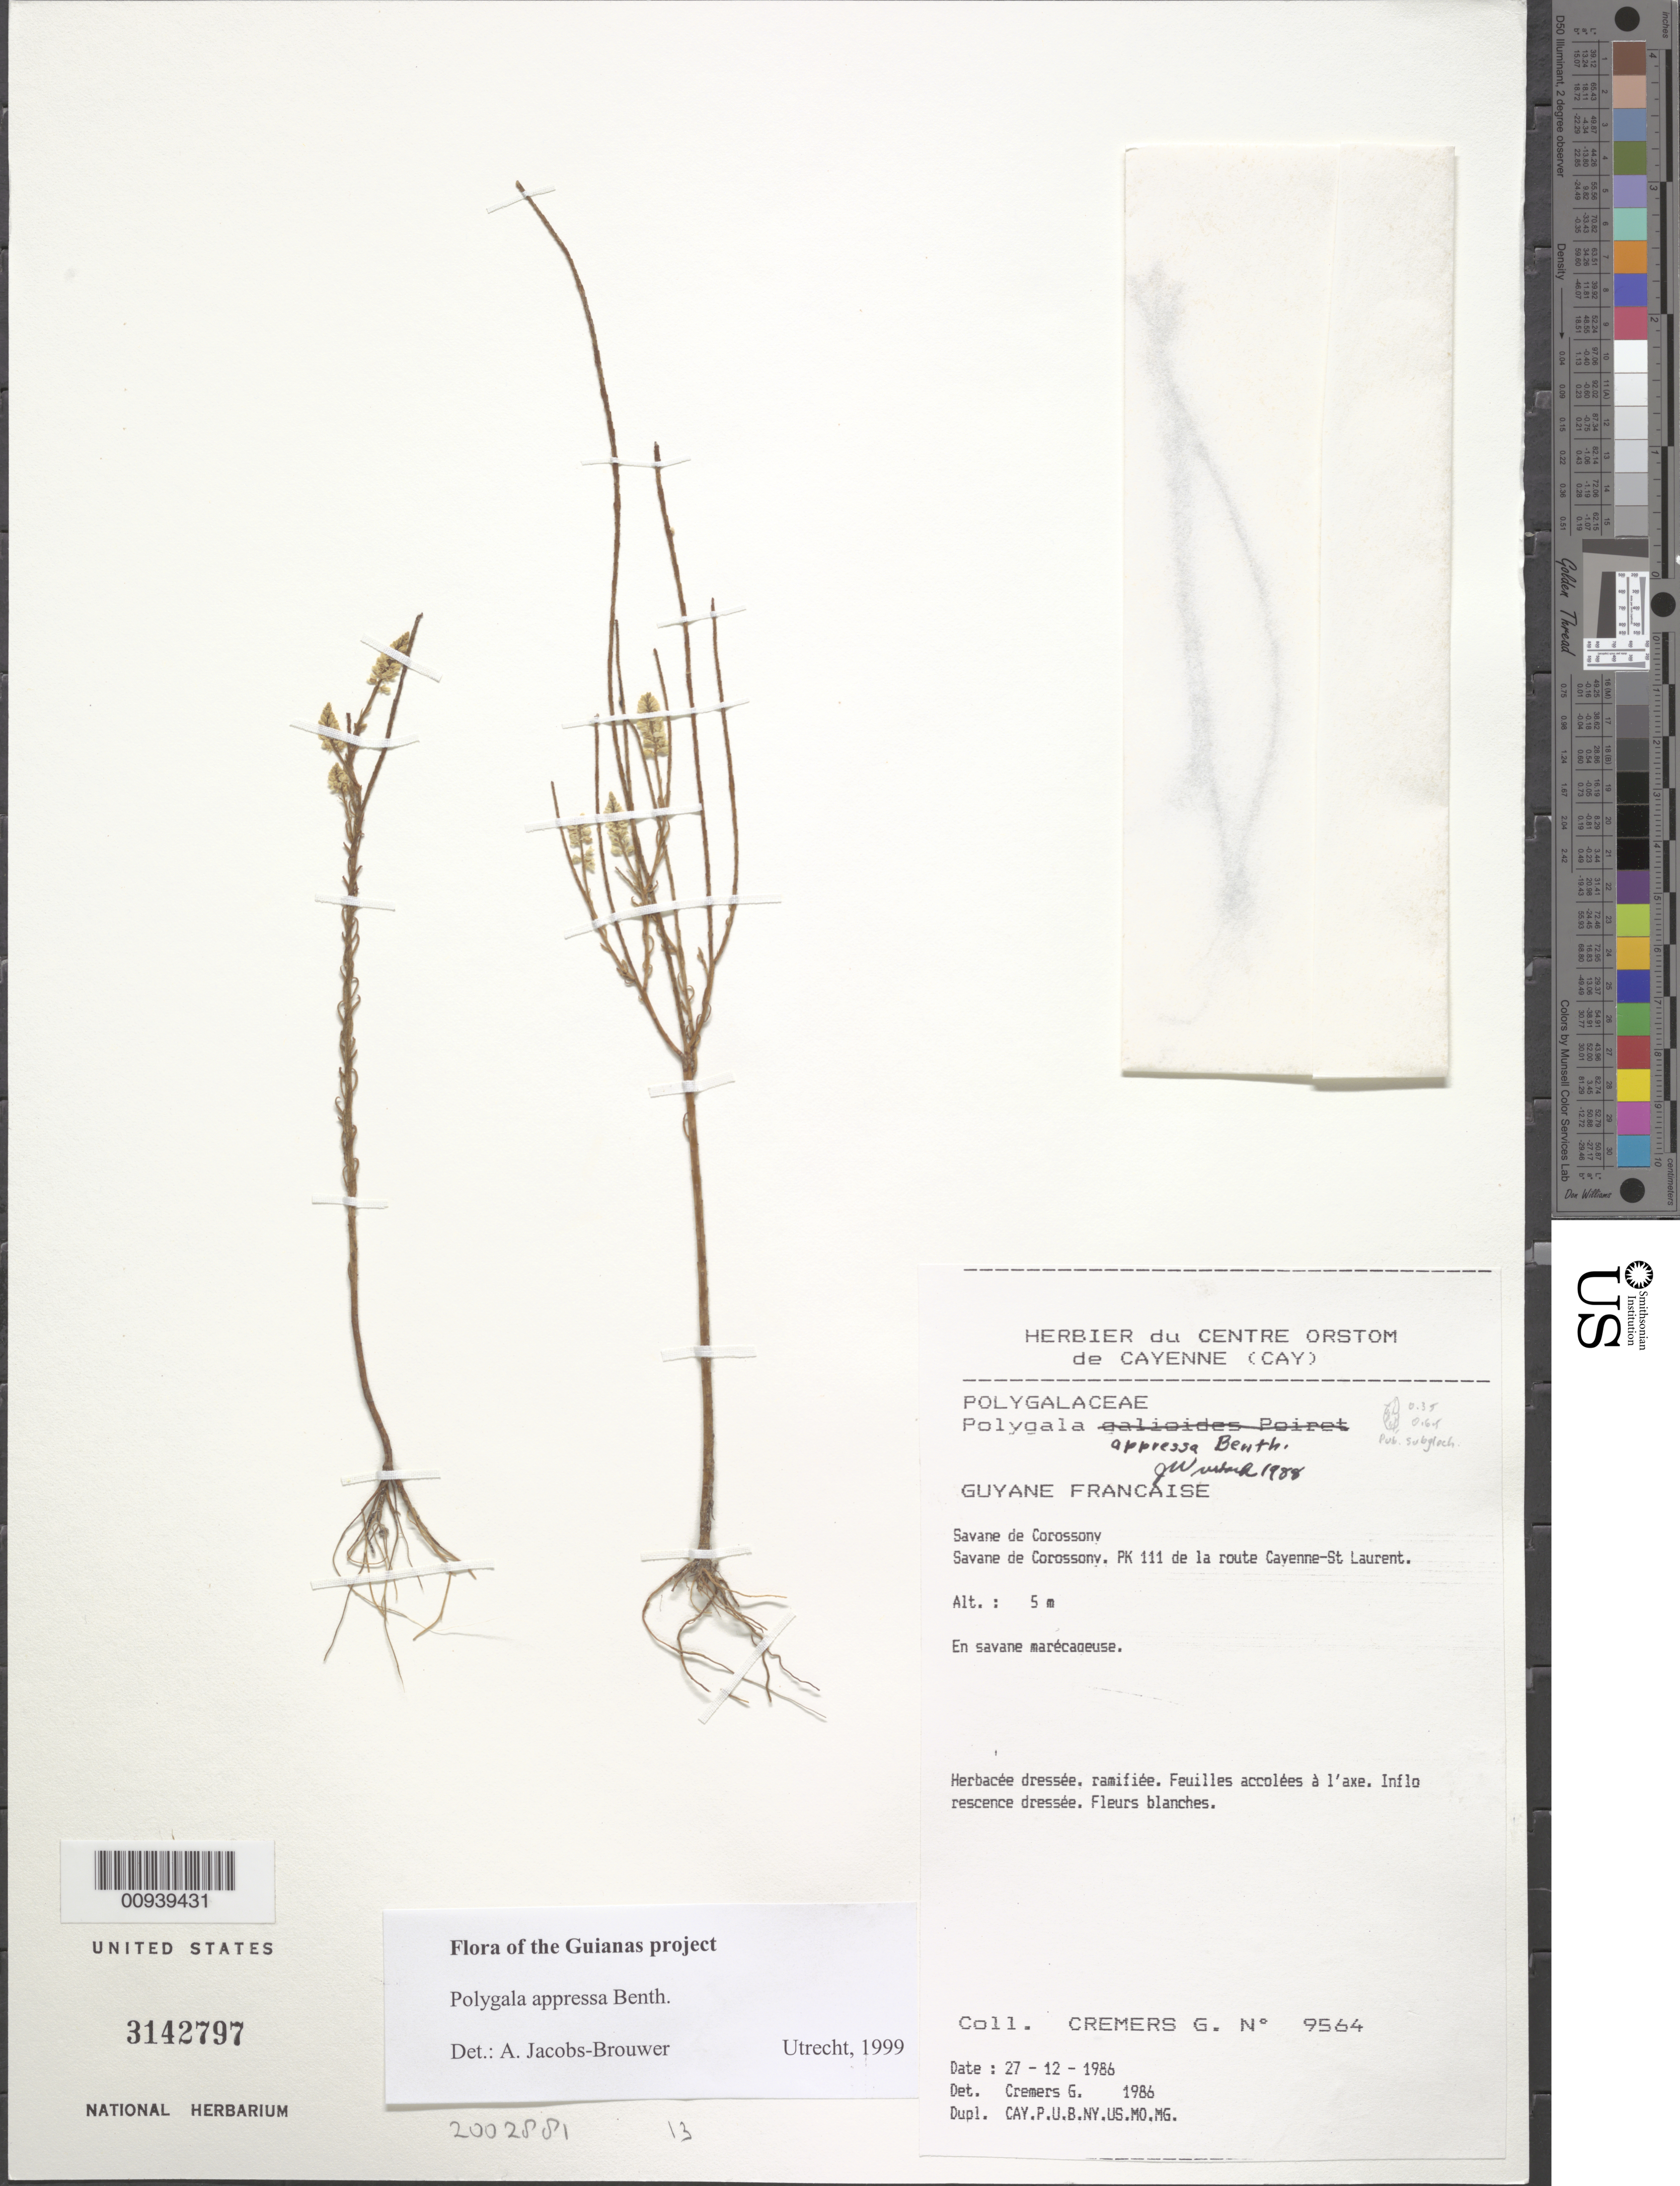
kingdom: Plantae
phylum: Tracheophyta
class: Magnoliopsida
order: Fabales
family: Polygalaceae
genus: Polygala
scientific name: Polygala appressa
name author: Benth.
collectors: G. Cremers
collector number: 9564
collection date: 1986-12-27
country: French Guiana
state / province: Cayenne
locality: Guyane Francaise. Savane de Corossony. Savane de Corossony, PK 111 de la route Cayenne-St Laurent.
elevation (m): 5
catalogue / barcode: US 3142797